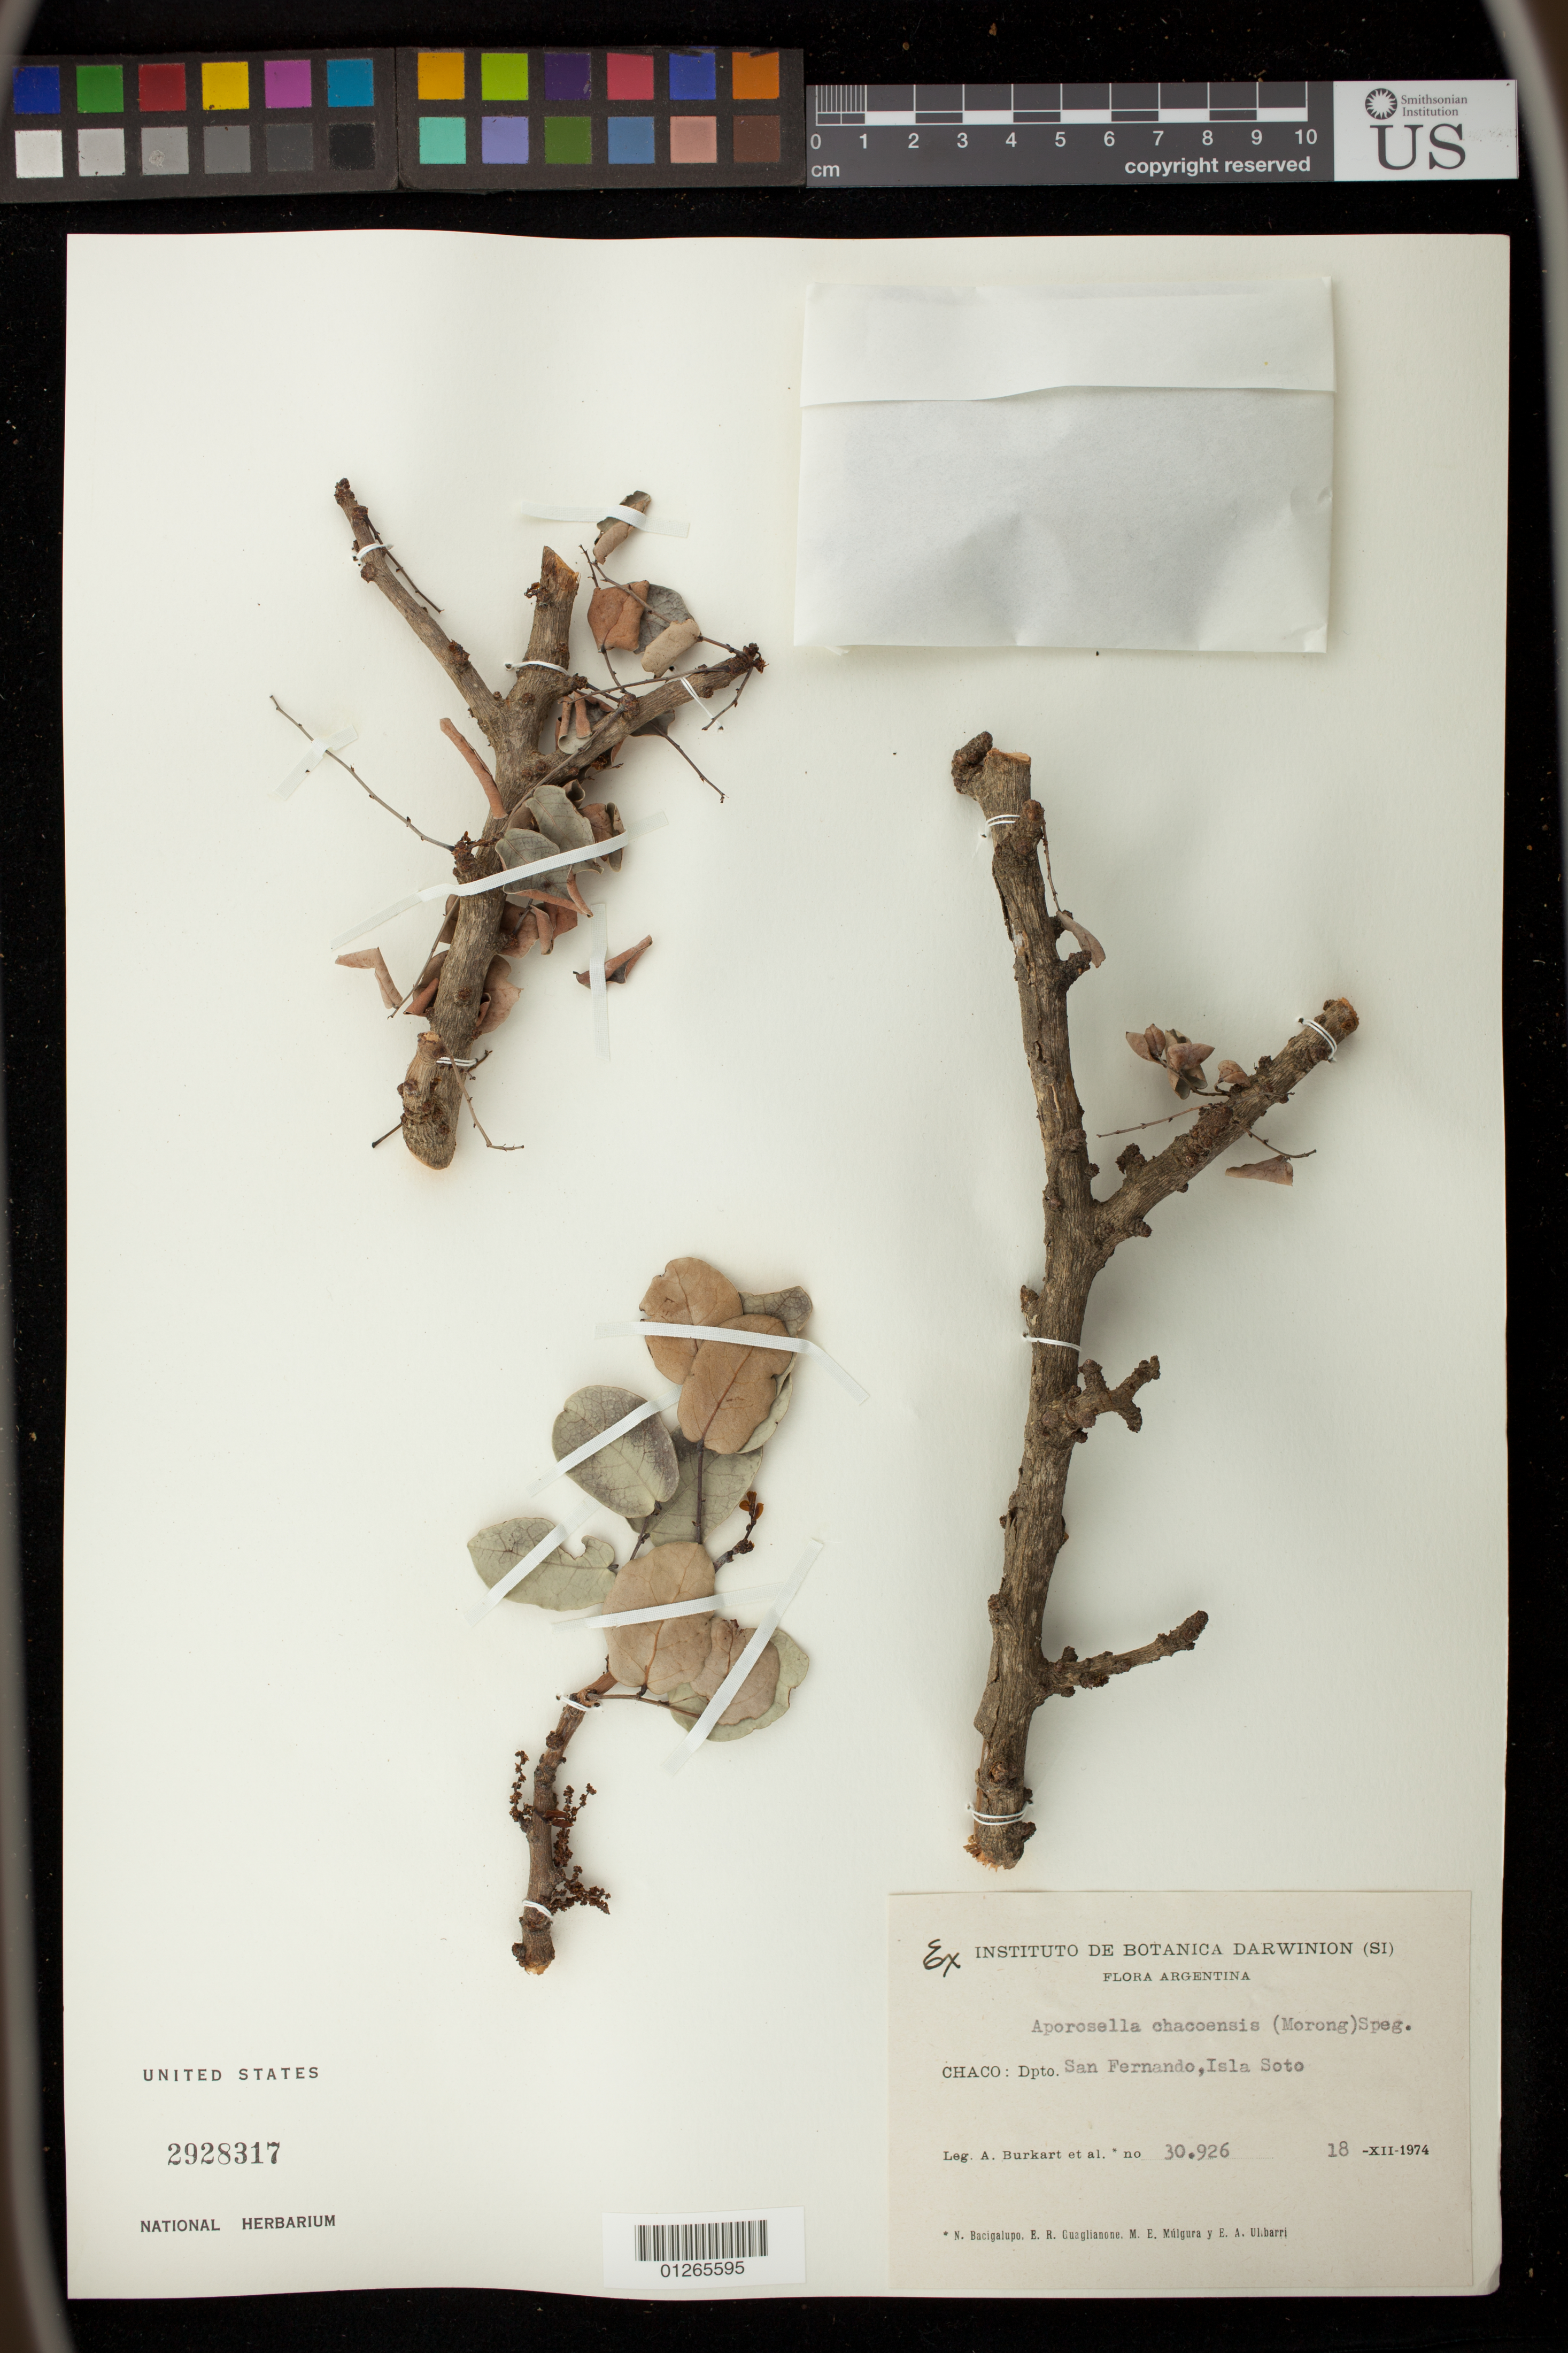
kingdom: Plantae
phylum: Tracheophyta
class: Magnoliopsida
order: Malpighiales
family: Phyllanthaceae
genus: Aporosella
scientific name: Aporosella chacoensis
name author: (Morong) Speg.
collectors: A. E. Burkart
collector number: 30926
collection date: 1974-07-18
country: Argentina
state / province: Chaco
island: Soto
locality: San Fernando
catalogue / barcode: US 2928317